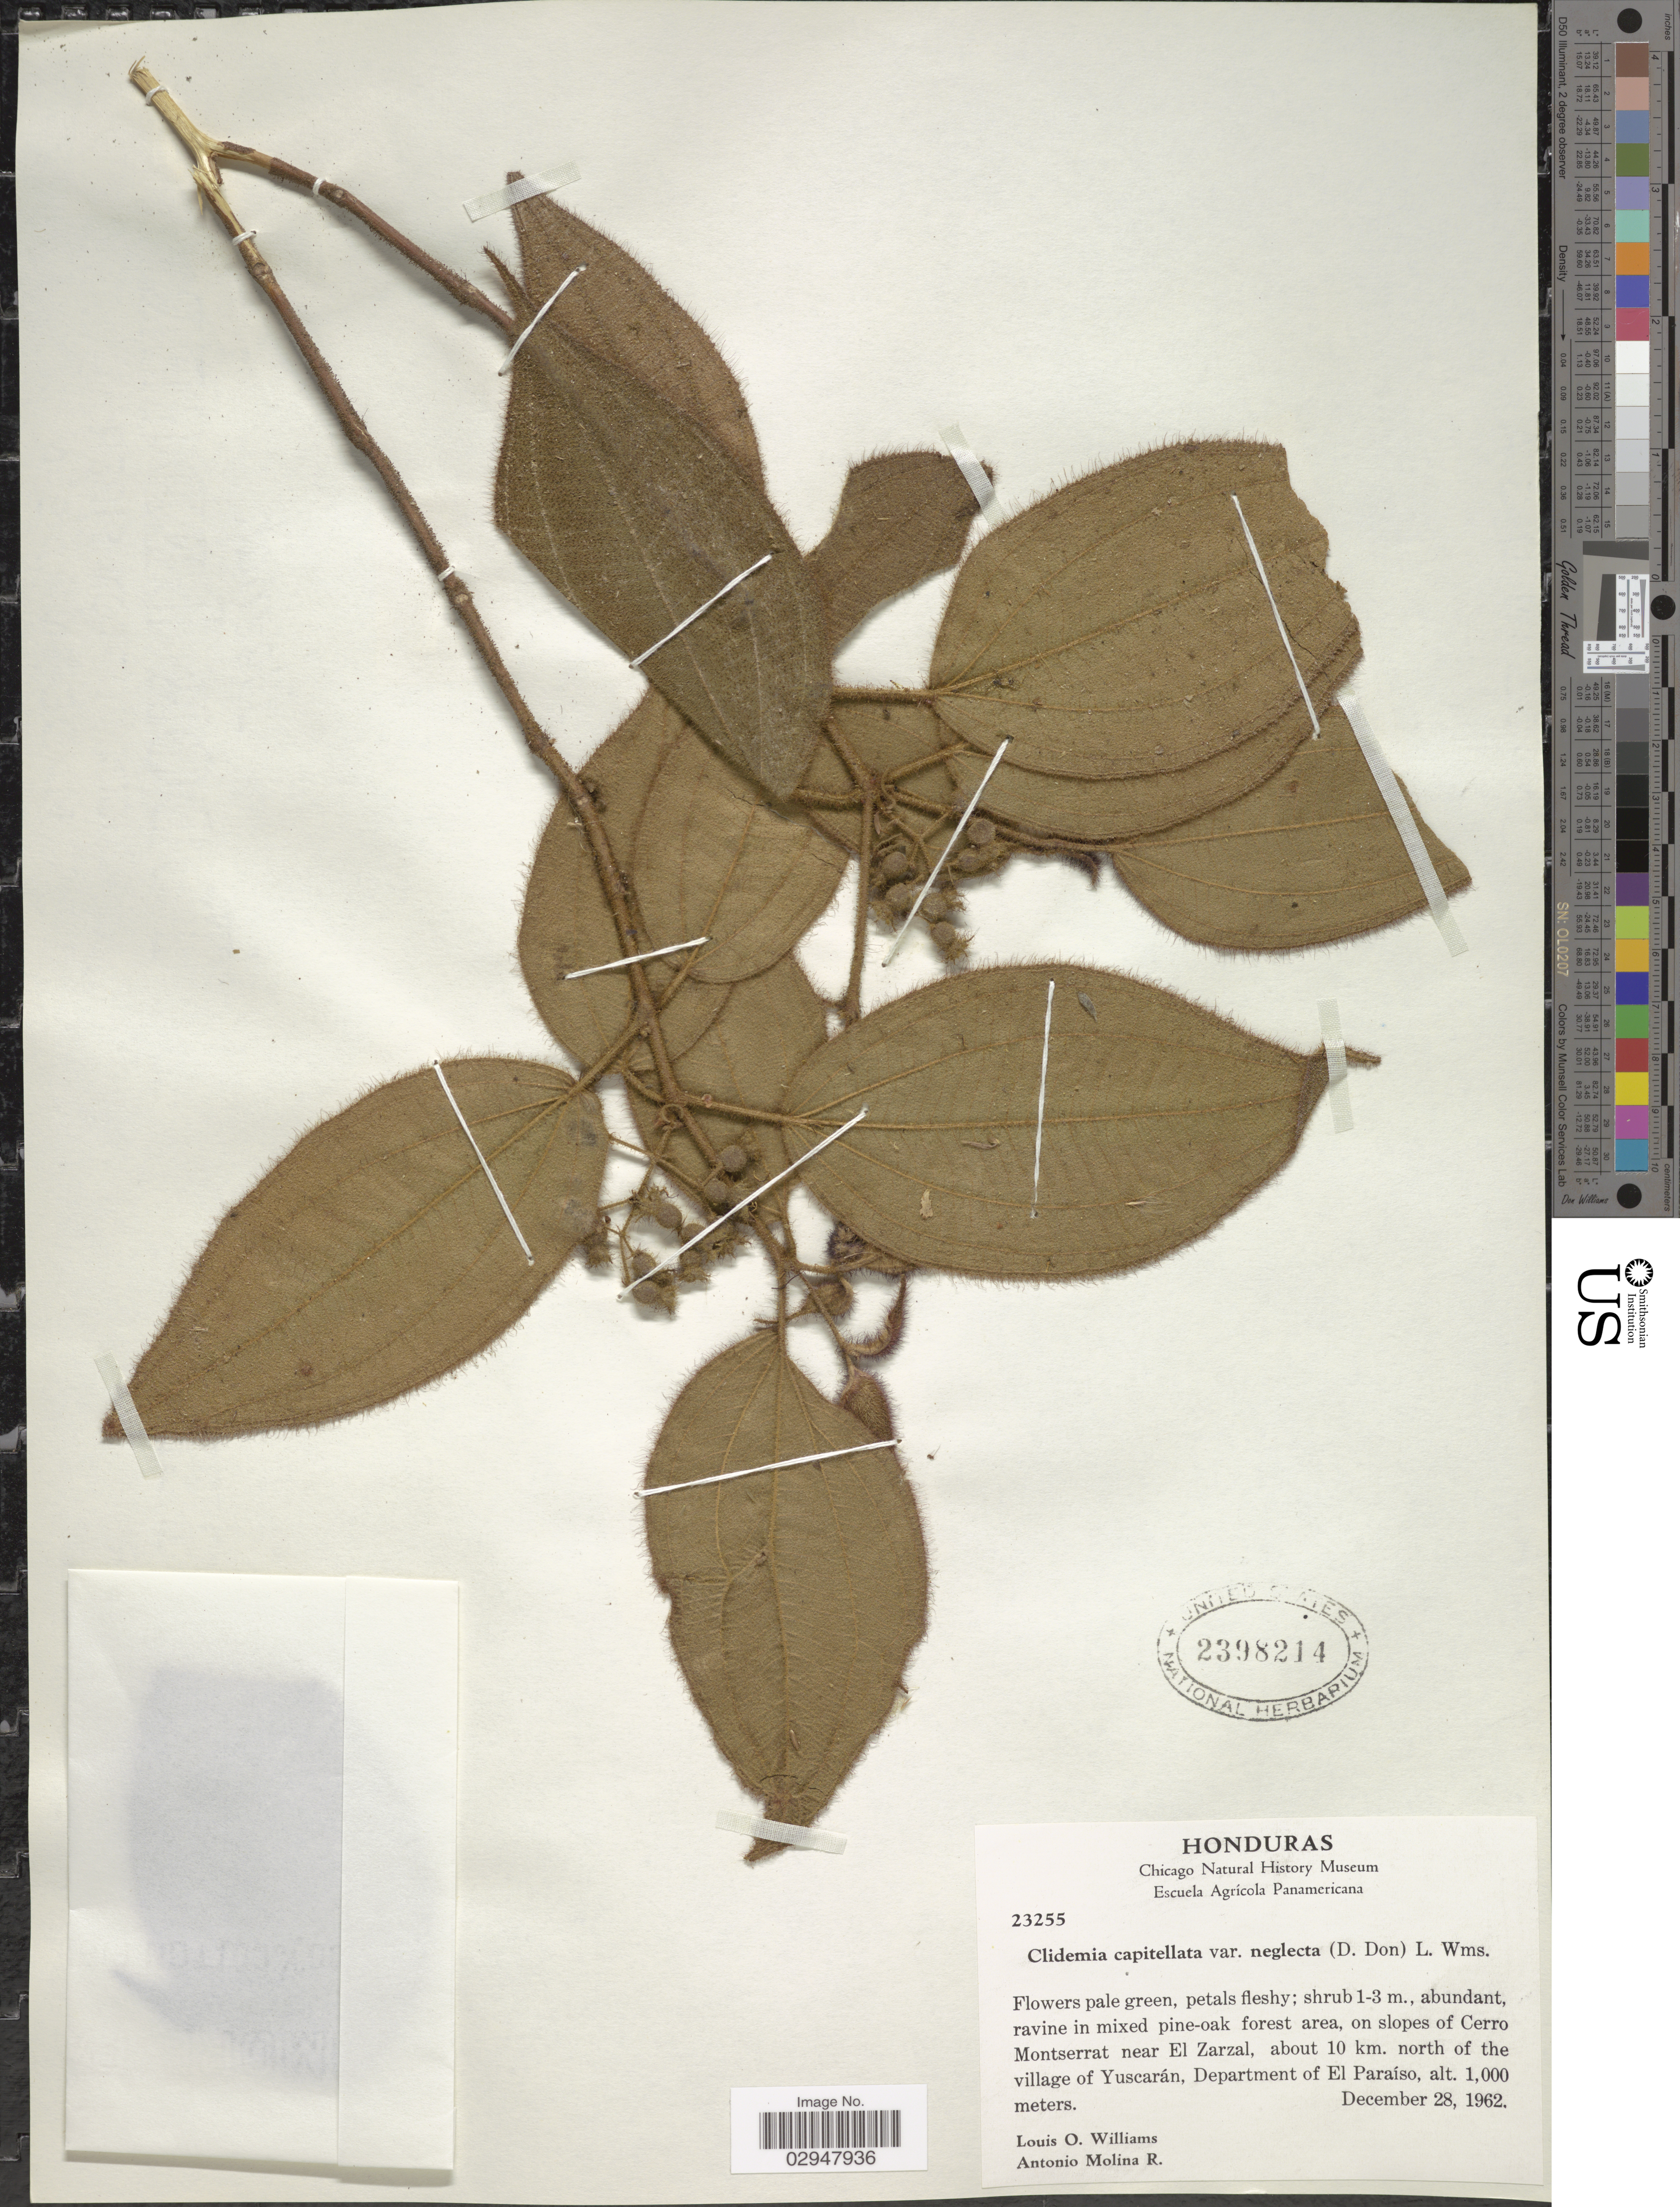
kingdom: Plantae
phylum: Tracheophyta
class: Magnoliopsida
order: Myrtales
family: Melastomataceae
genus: Clidemia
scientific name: Clidemia neglecta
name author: D. Don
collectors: L. O. Williams & A. Molina R.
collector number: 23255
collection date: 1962-12-28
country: Honduras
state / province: El Paraíso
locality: On slopes of Cerro Montserrat near El Zarzal, about 10 km. north of the village of Yuscarán, Department of El Paraíso.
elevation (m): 1000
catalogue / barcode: US 2398214